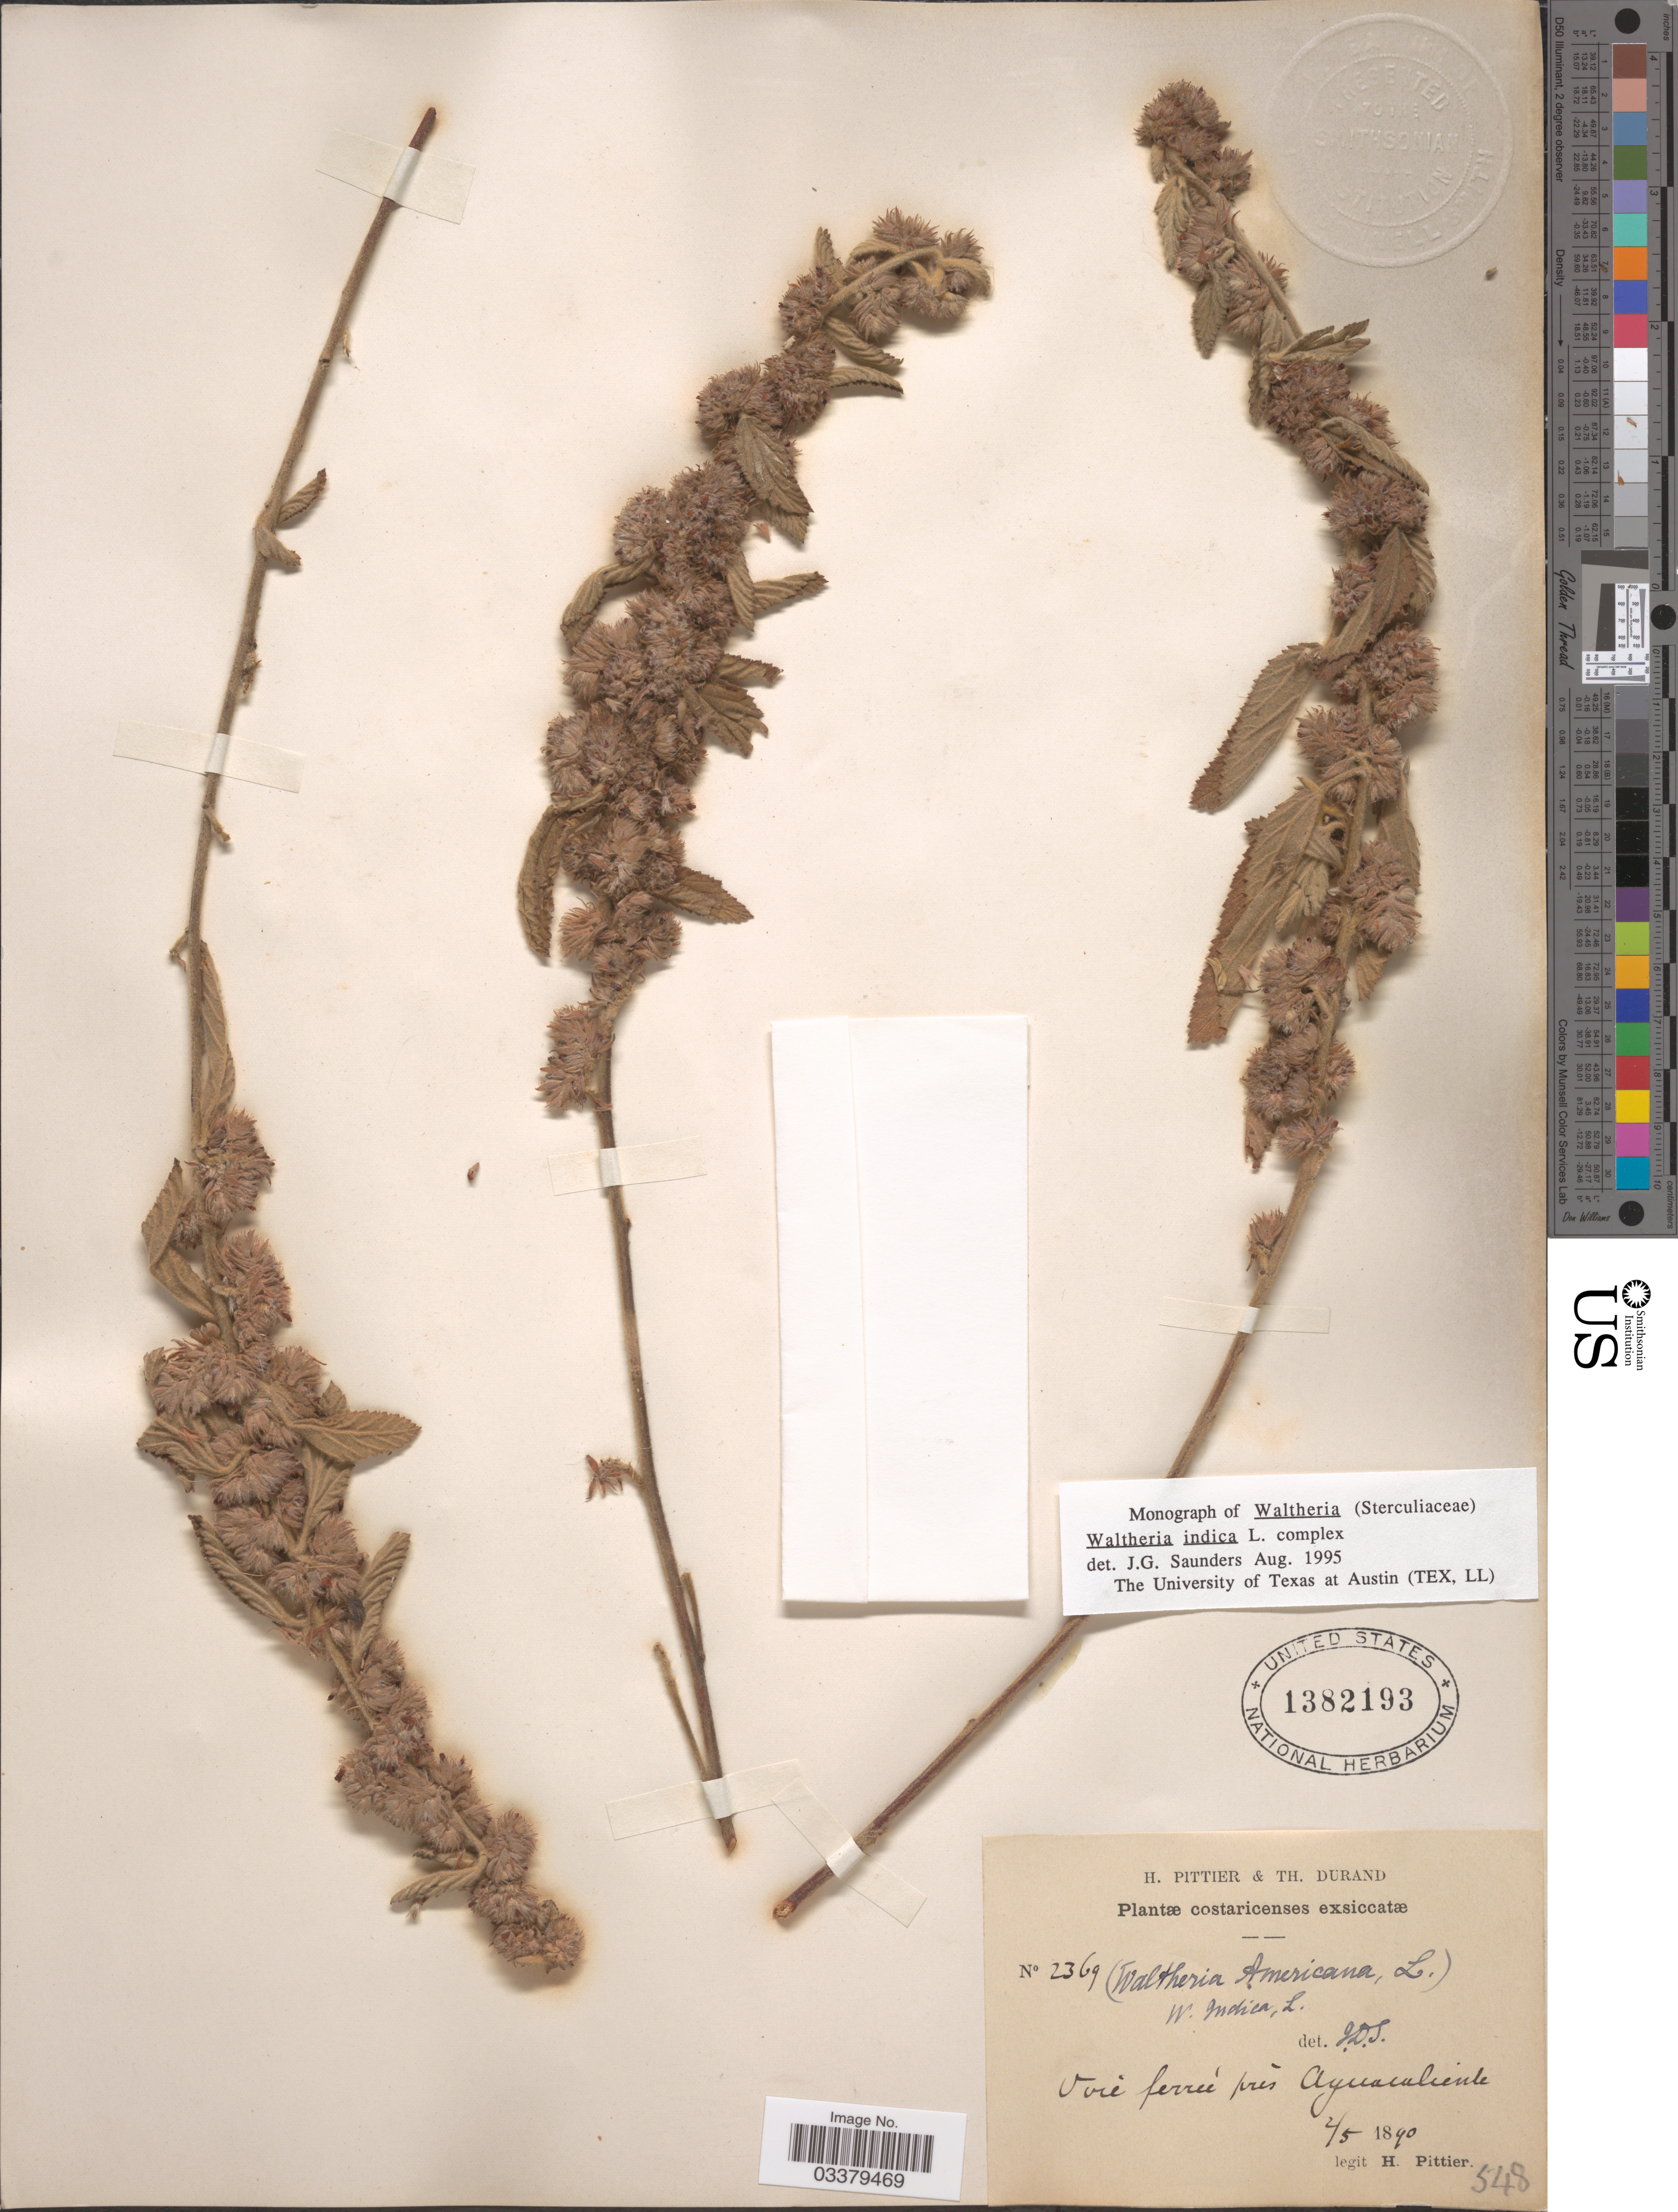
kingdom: Plantae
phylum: Tracheophyta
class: Magnoliopsida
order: Malvales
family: Malvaceae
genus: Waltheria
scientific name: Waltheria indica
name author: L.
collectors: H. F. Pittier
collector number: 2369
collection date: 1890-05-02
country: Costa Rica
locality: Prés Aguacaliente.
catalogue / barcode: US 1382193